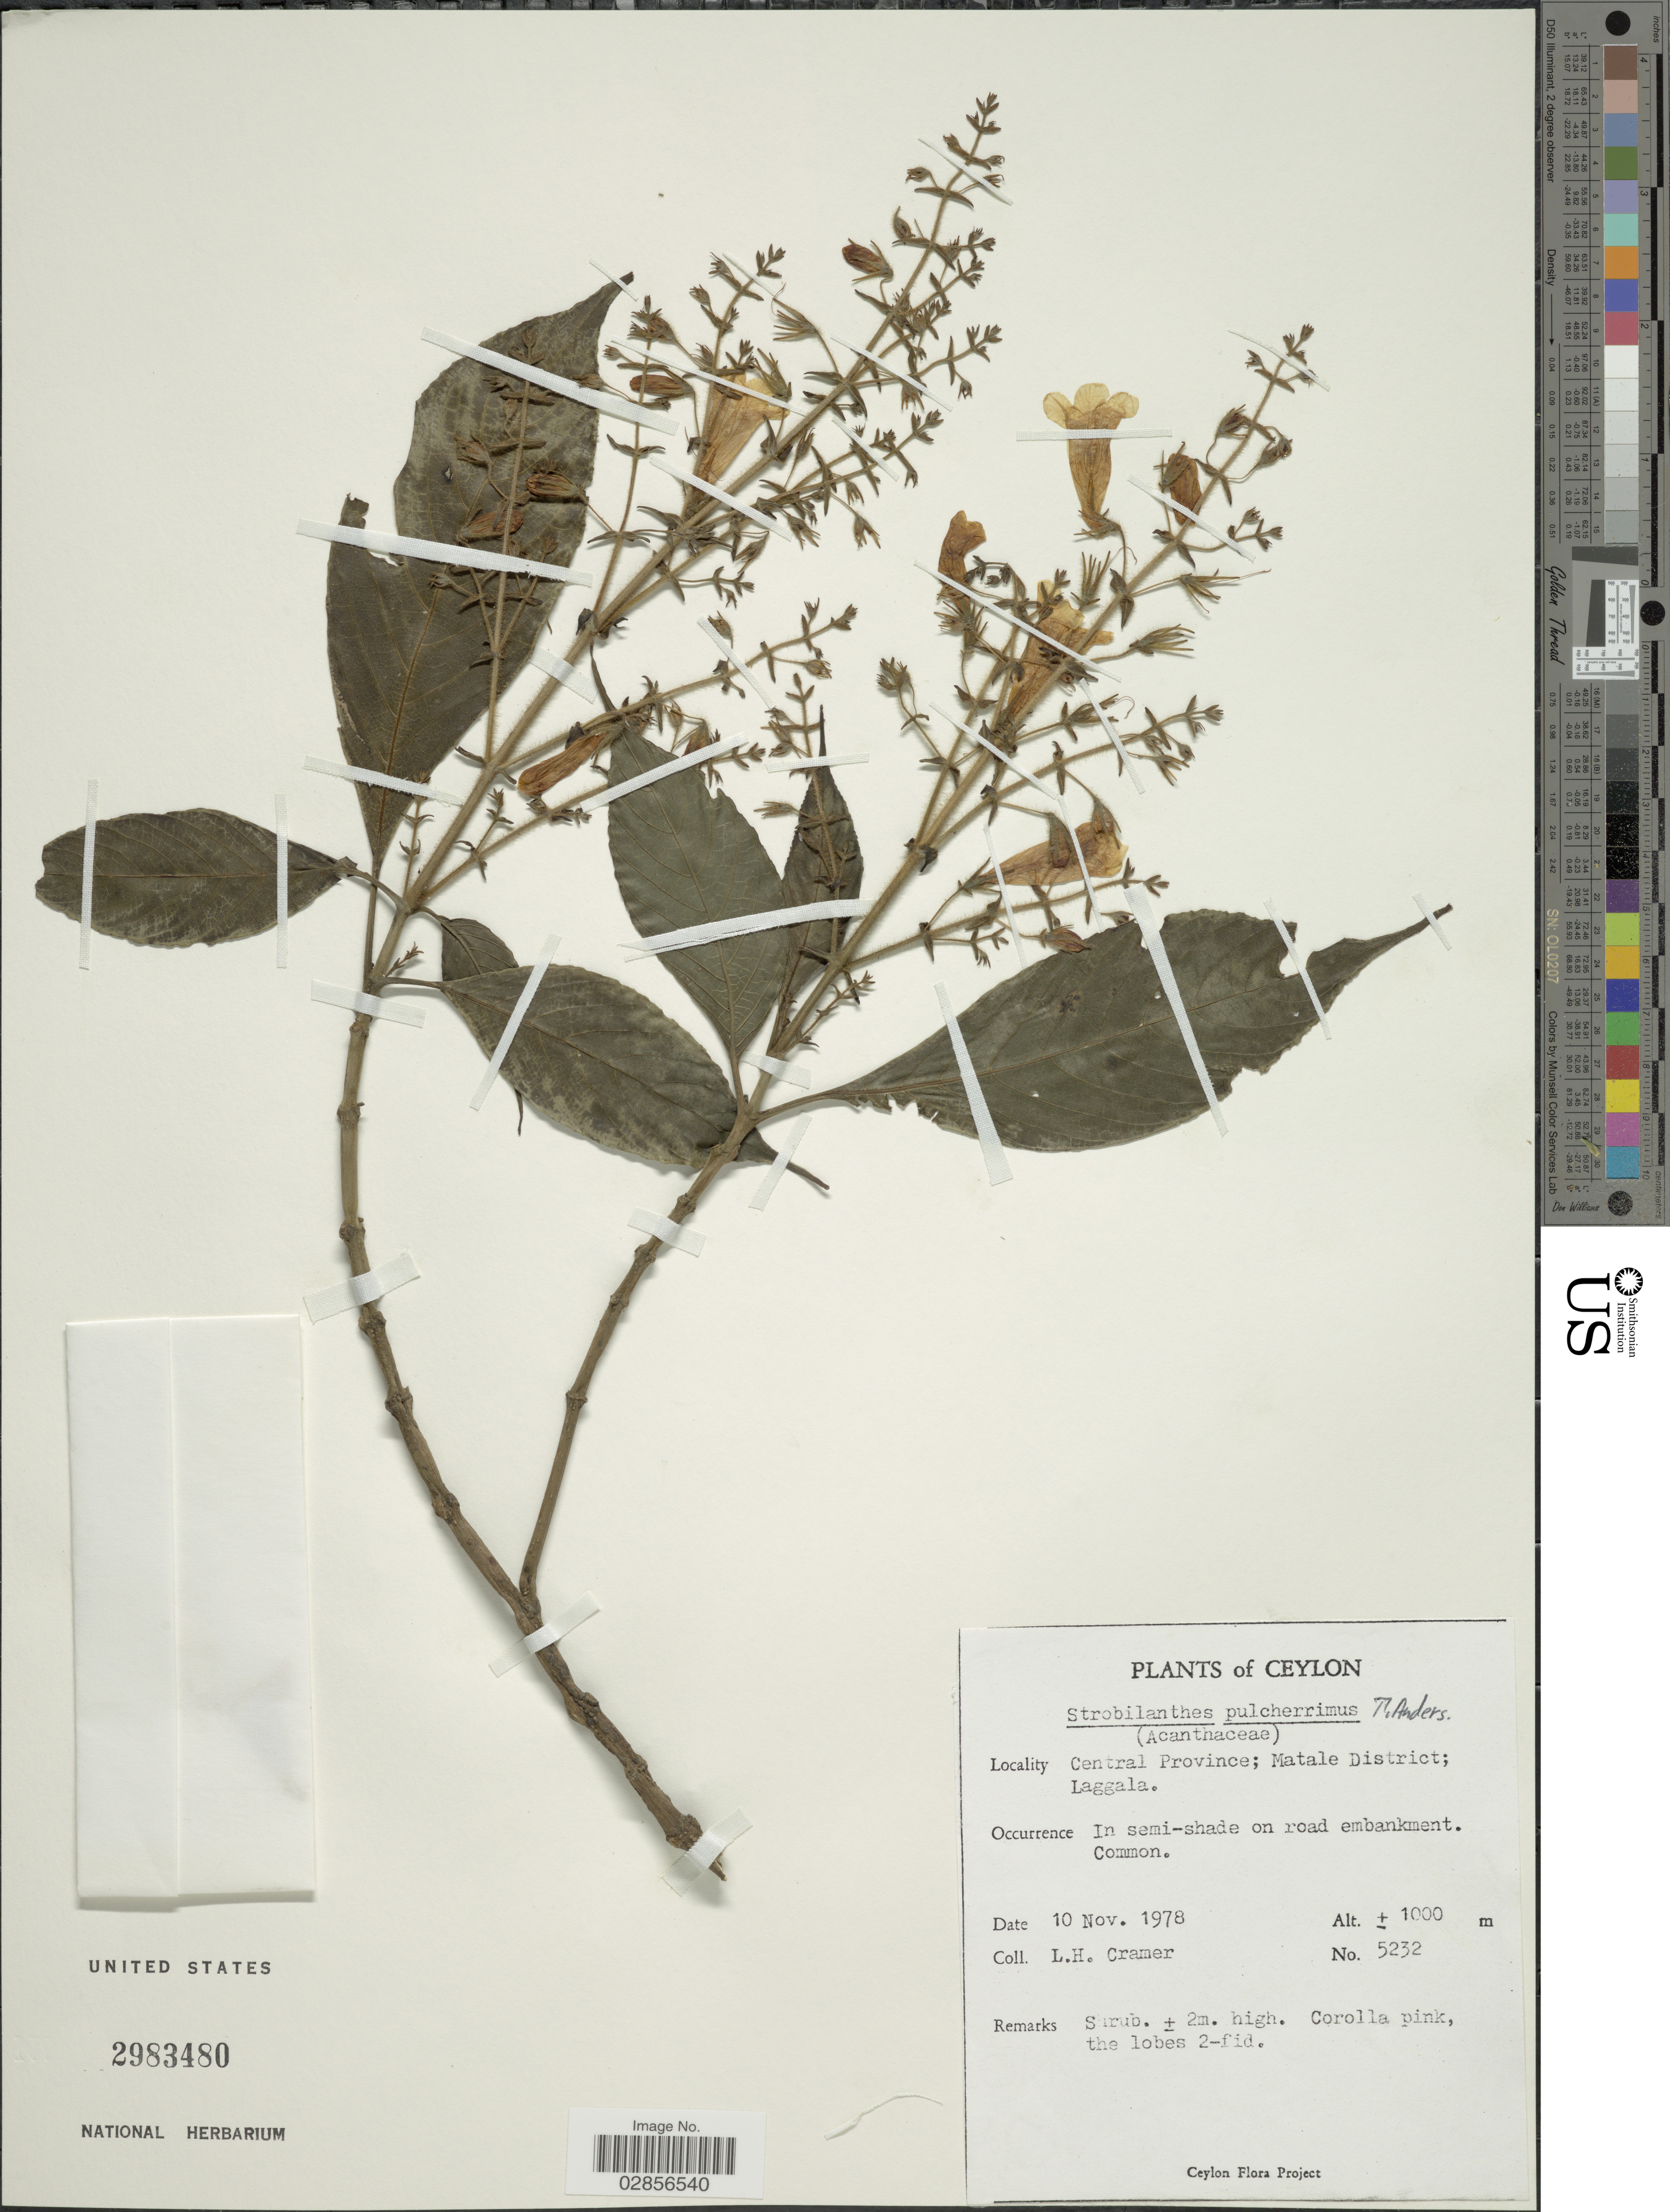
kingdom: Plantae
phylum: Tracheophyta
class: Magnoliopsida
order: Lamiales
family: Acanthaceae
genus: Strobilanthes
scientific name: Strobilanthes pulcherrima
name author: T. Anderson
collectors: L. H. Cramer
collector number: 5232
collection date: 1978-11-10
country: Sri Lanka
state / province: Central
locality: Ceylon, Central Province; Matale District; Laggala.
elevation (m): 1000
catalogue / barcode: US 2983480